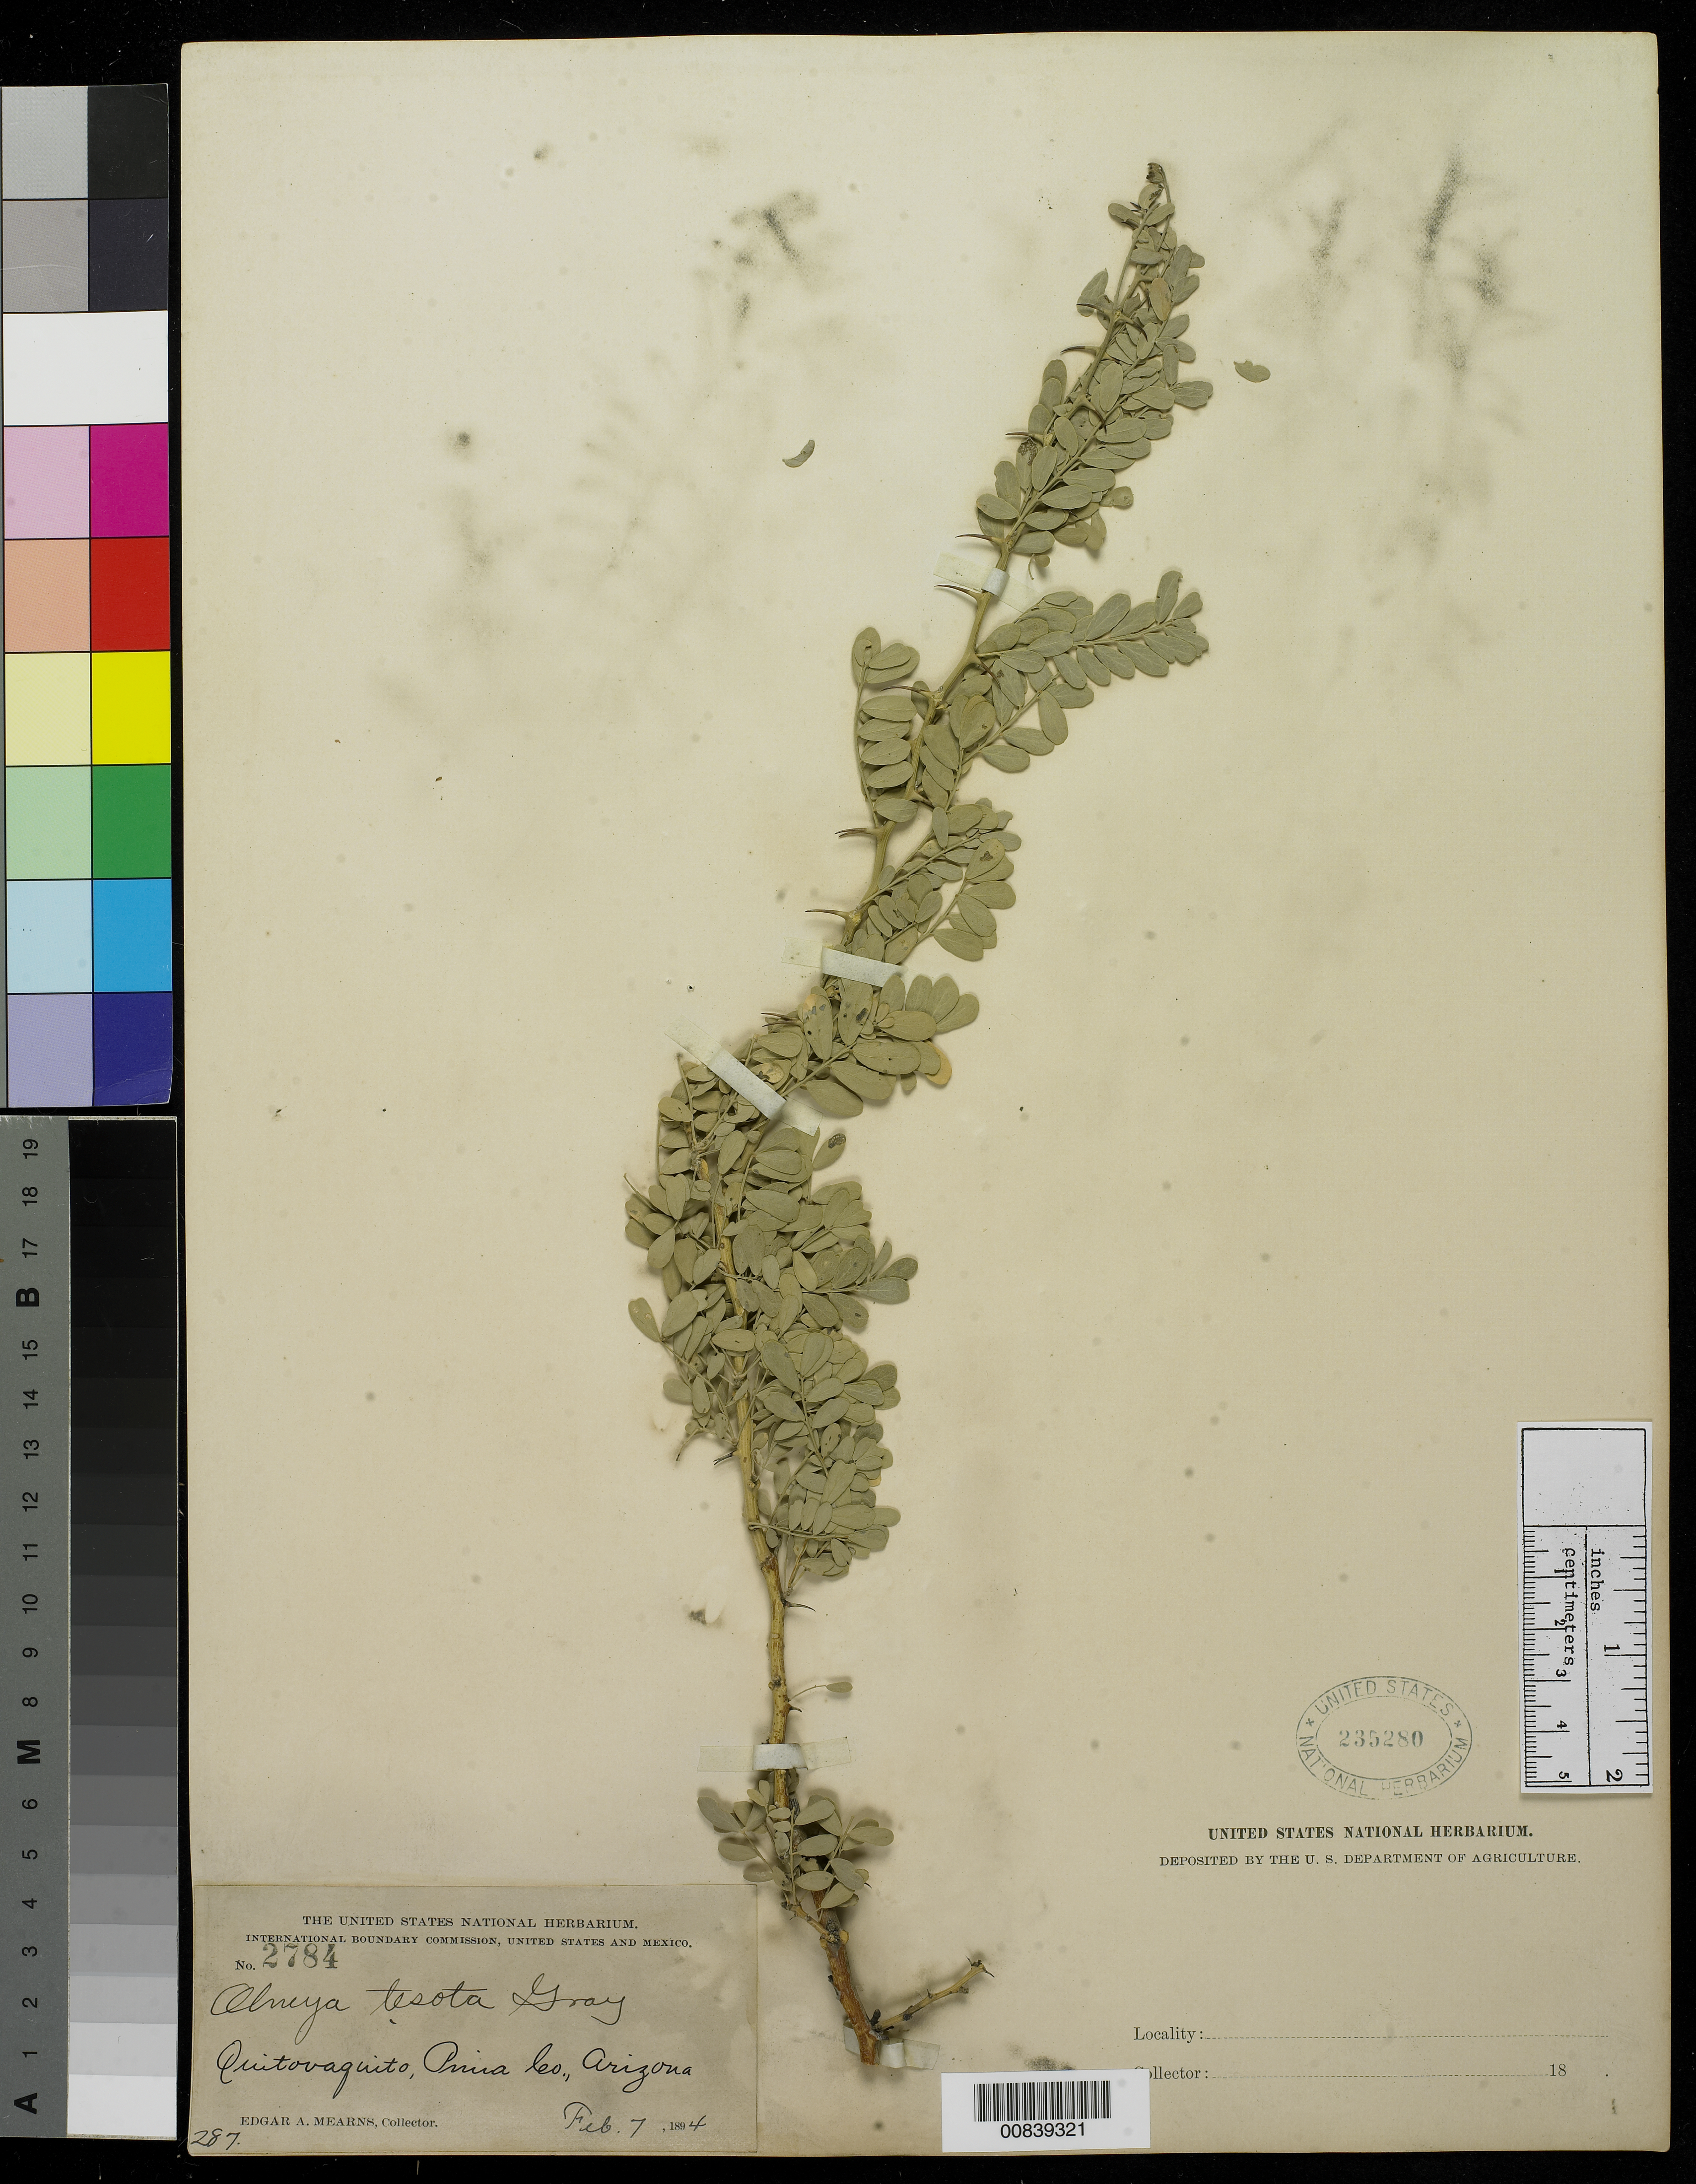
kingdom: Plantae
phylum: Tracheophyta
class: Magnoliopsida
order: Fabales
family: Fabaceae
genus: Olneya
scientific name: Olneya tesota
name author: A. Gray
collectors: E. A. Mearns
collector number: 2784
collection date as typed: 07 Feb 1894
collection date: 1894-02-07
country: United States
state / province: Arizona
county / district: Pima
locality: Quitovaquito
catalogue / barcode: US 235280